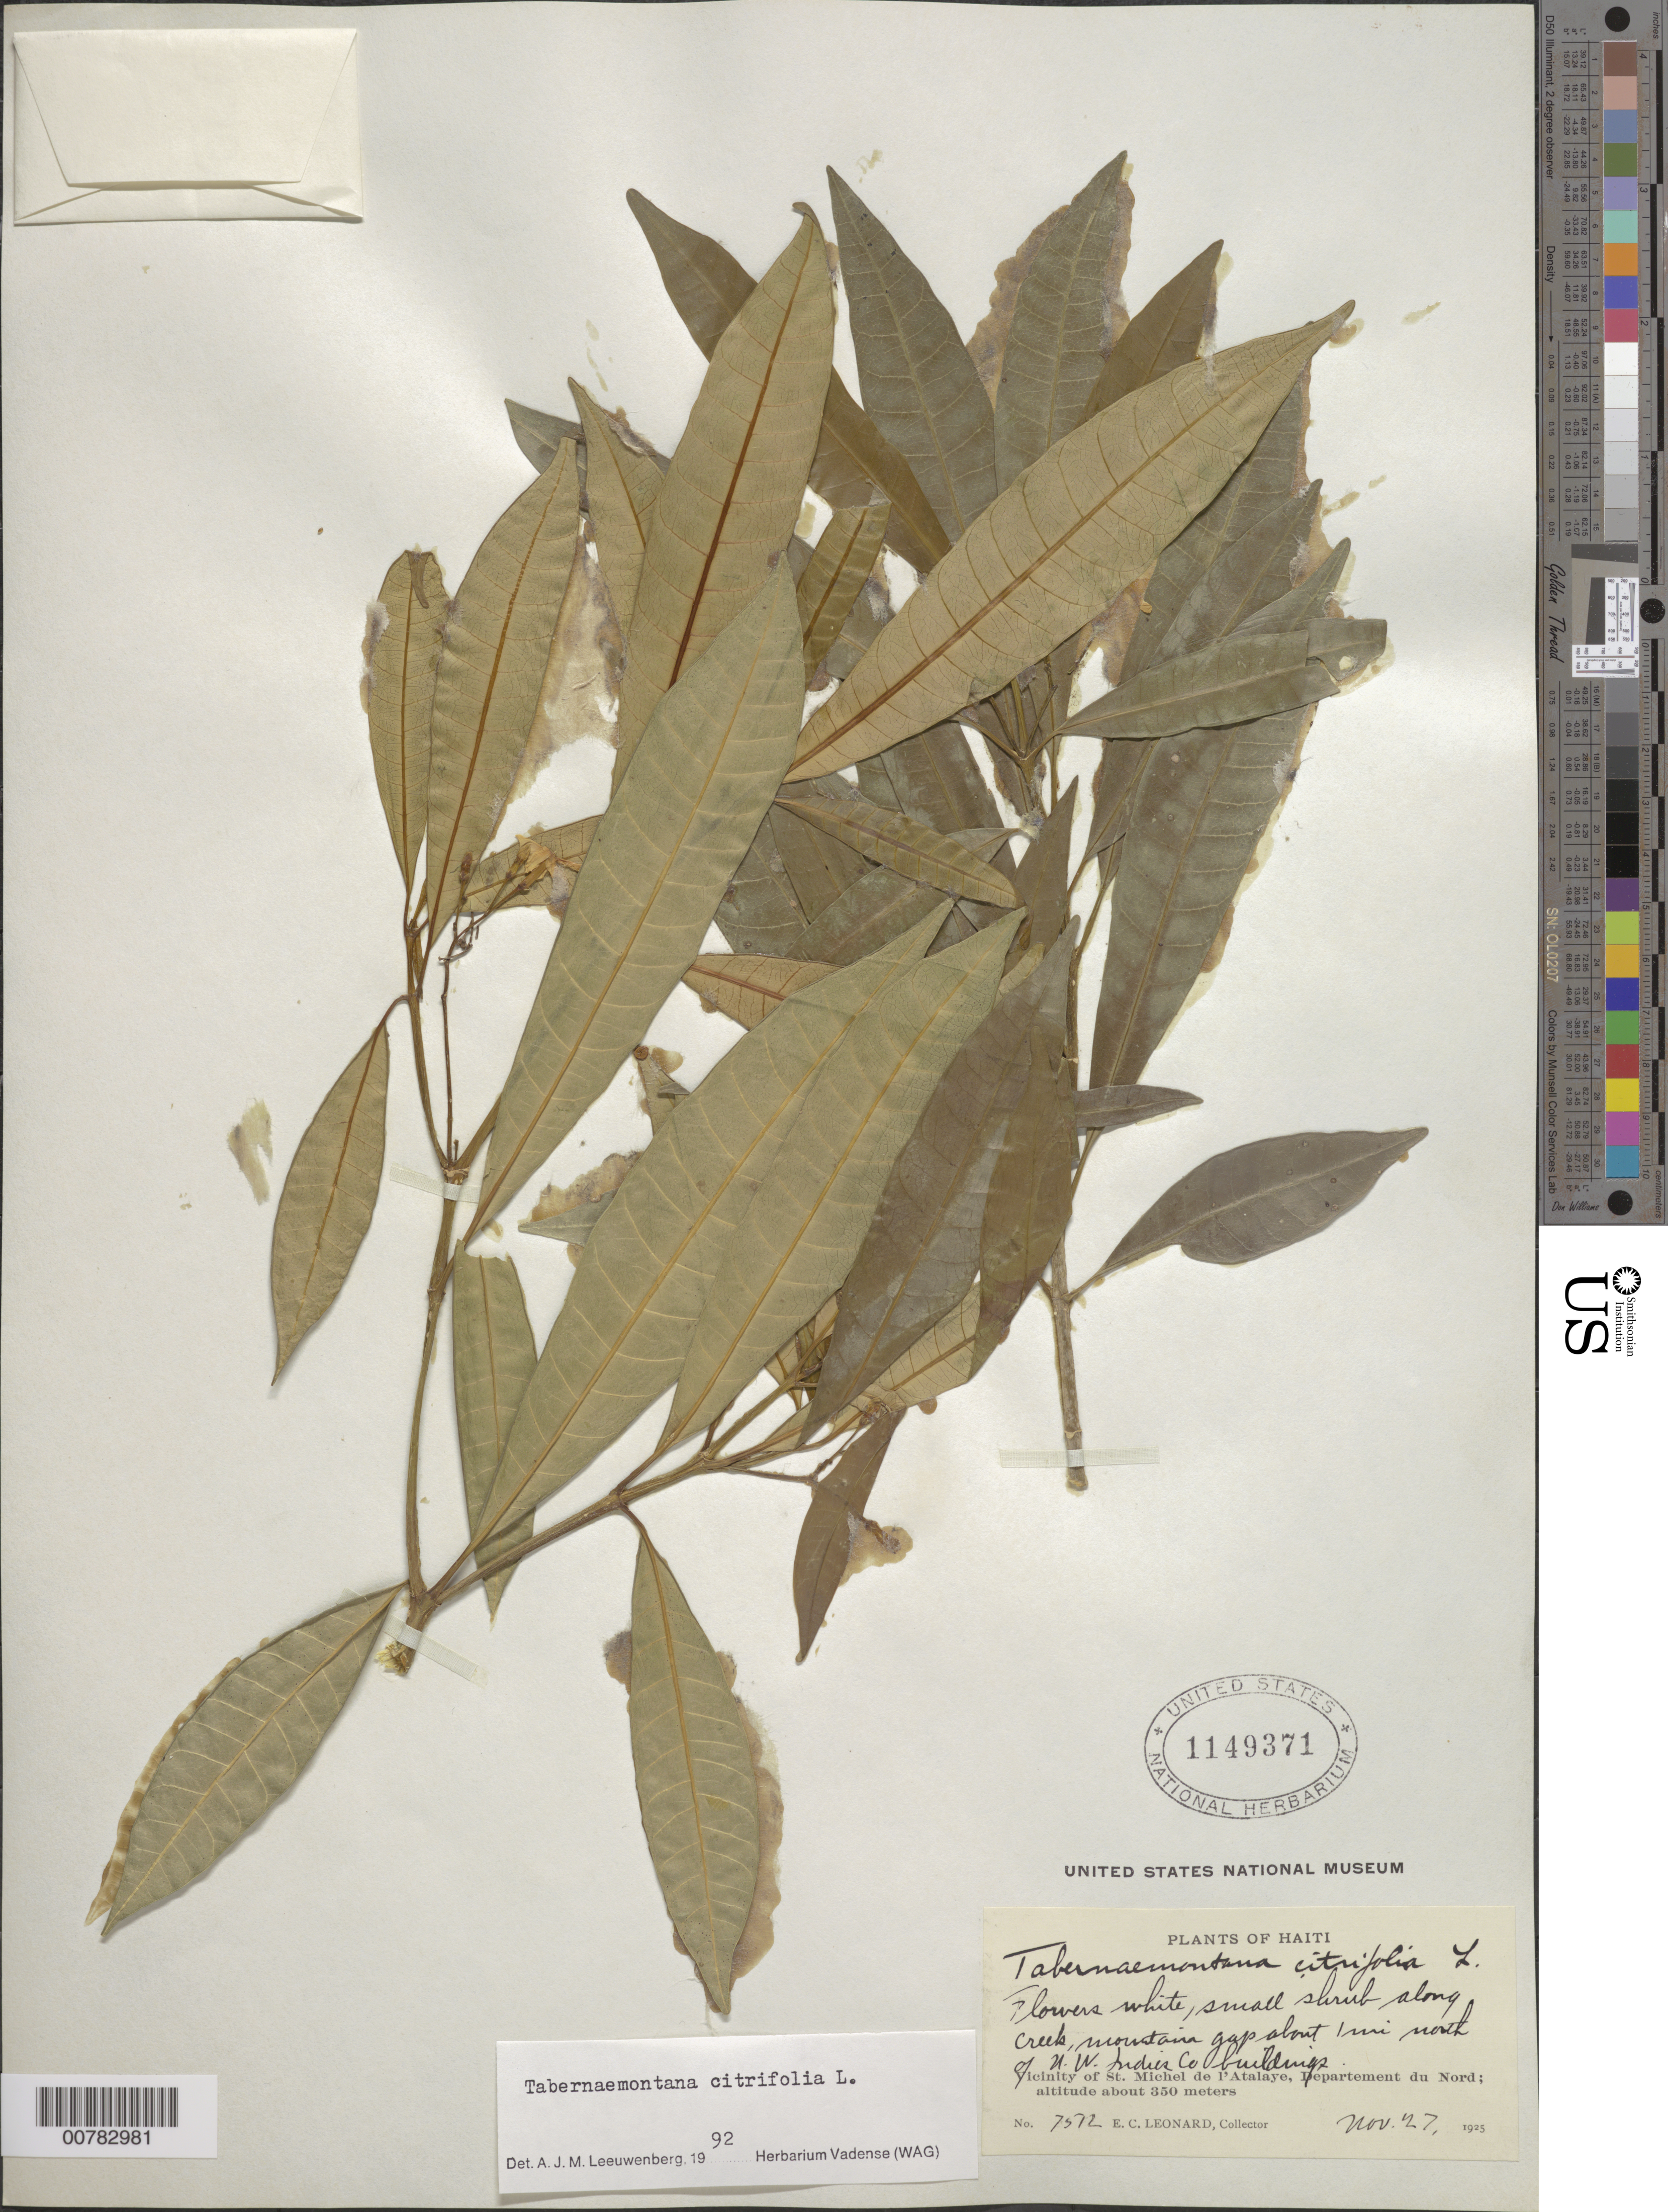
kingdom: Plantae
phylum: Tracheophyta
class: Magnoliopsida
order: Gentianales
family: Apocynaceae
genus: Tabernaemontana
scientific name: Tabernaemontana citrifolia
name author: L.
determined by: Leeuwenberg, A. J. M.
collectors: E. C. Leonard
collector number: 7512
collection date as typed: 27 Nov 1925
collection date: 1925-11-27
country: Haiti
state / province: Nord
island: Hispaniola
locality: Vicinity of St. Michel de l'Atalaye, mountains gap about 1 mile north of N.W. Indies Co. buildings.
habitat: Along creek.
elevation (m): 350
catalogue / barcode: US 1148371